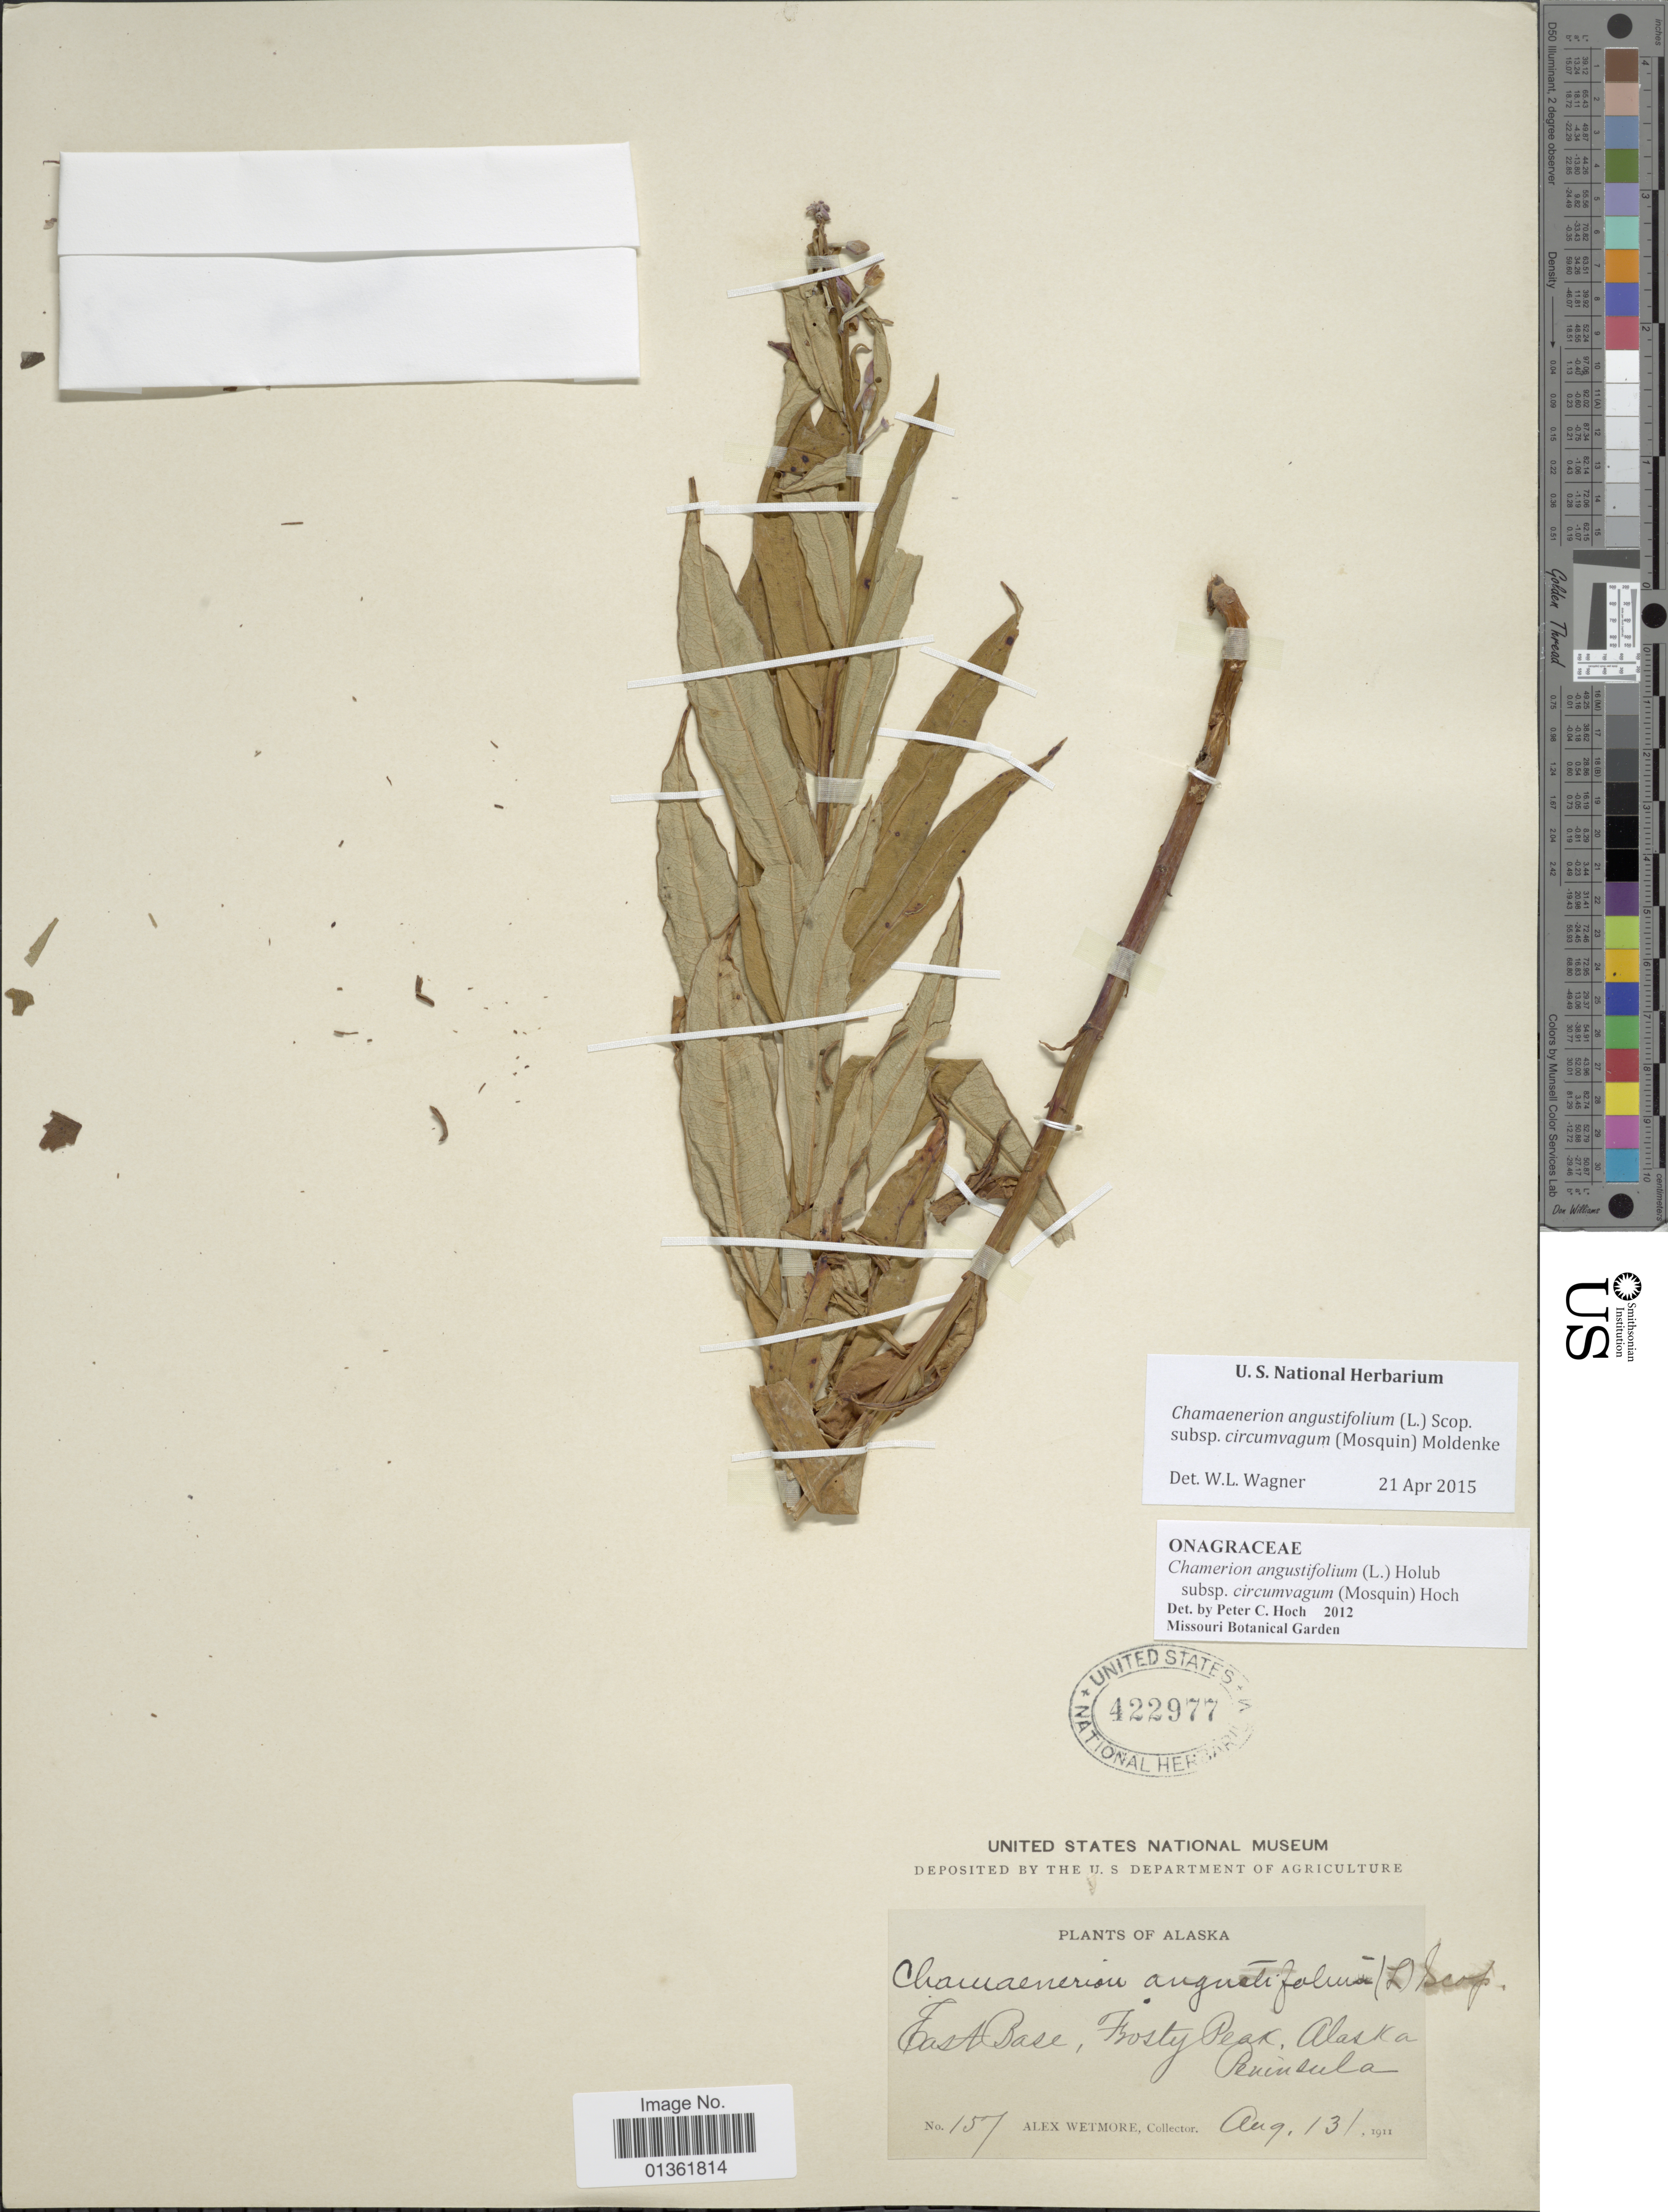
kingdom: Plantae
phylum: Tracheophyta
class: Magnoliopsida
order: Myrtales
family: Onagraceae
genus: Chamaenerion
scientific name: Chamaenerion angustifolium subsp. circumvagum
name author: (Mosquin) Moldenke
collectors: A. Wetmore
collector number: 157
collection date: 1911-08-13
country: United States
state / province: Alaska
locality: East Base, Frosty Peak.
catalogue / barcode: US 422977